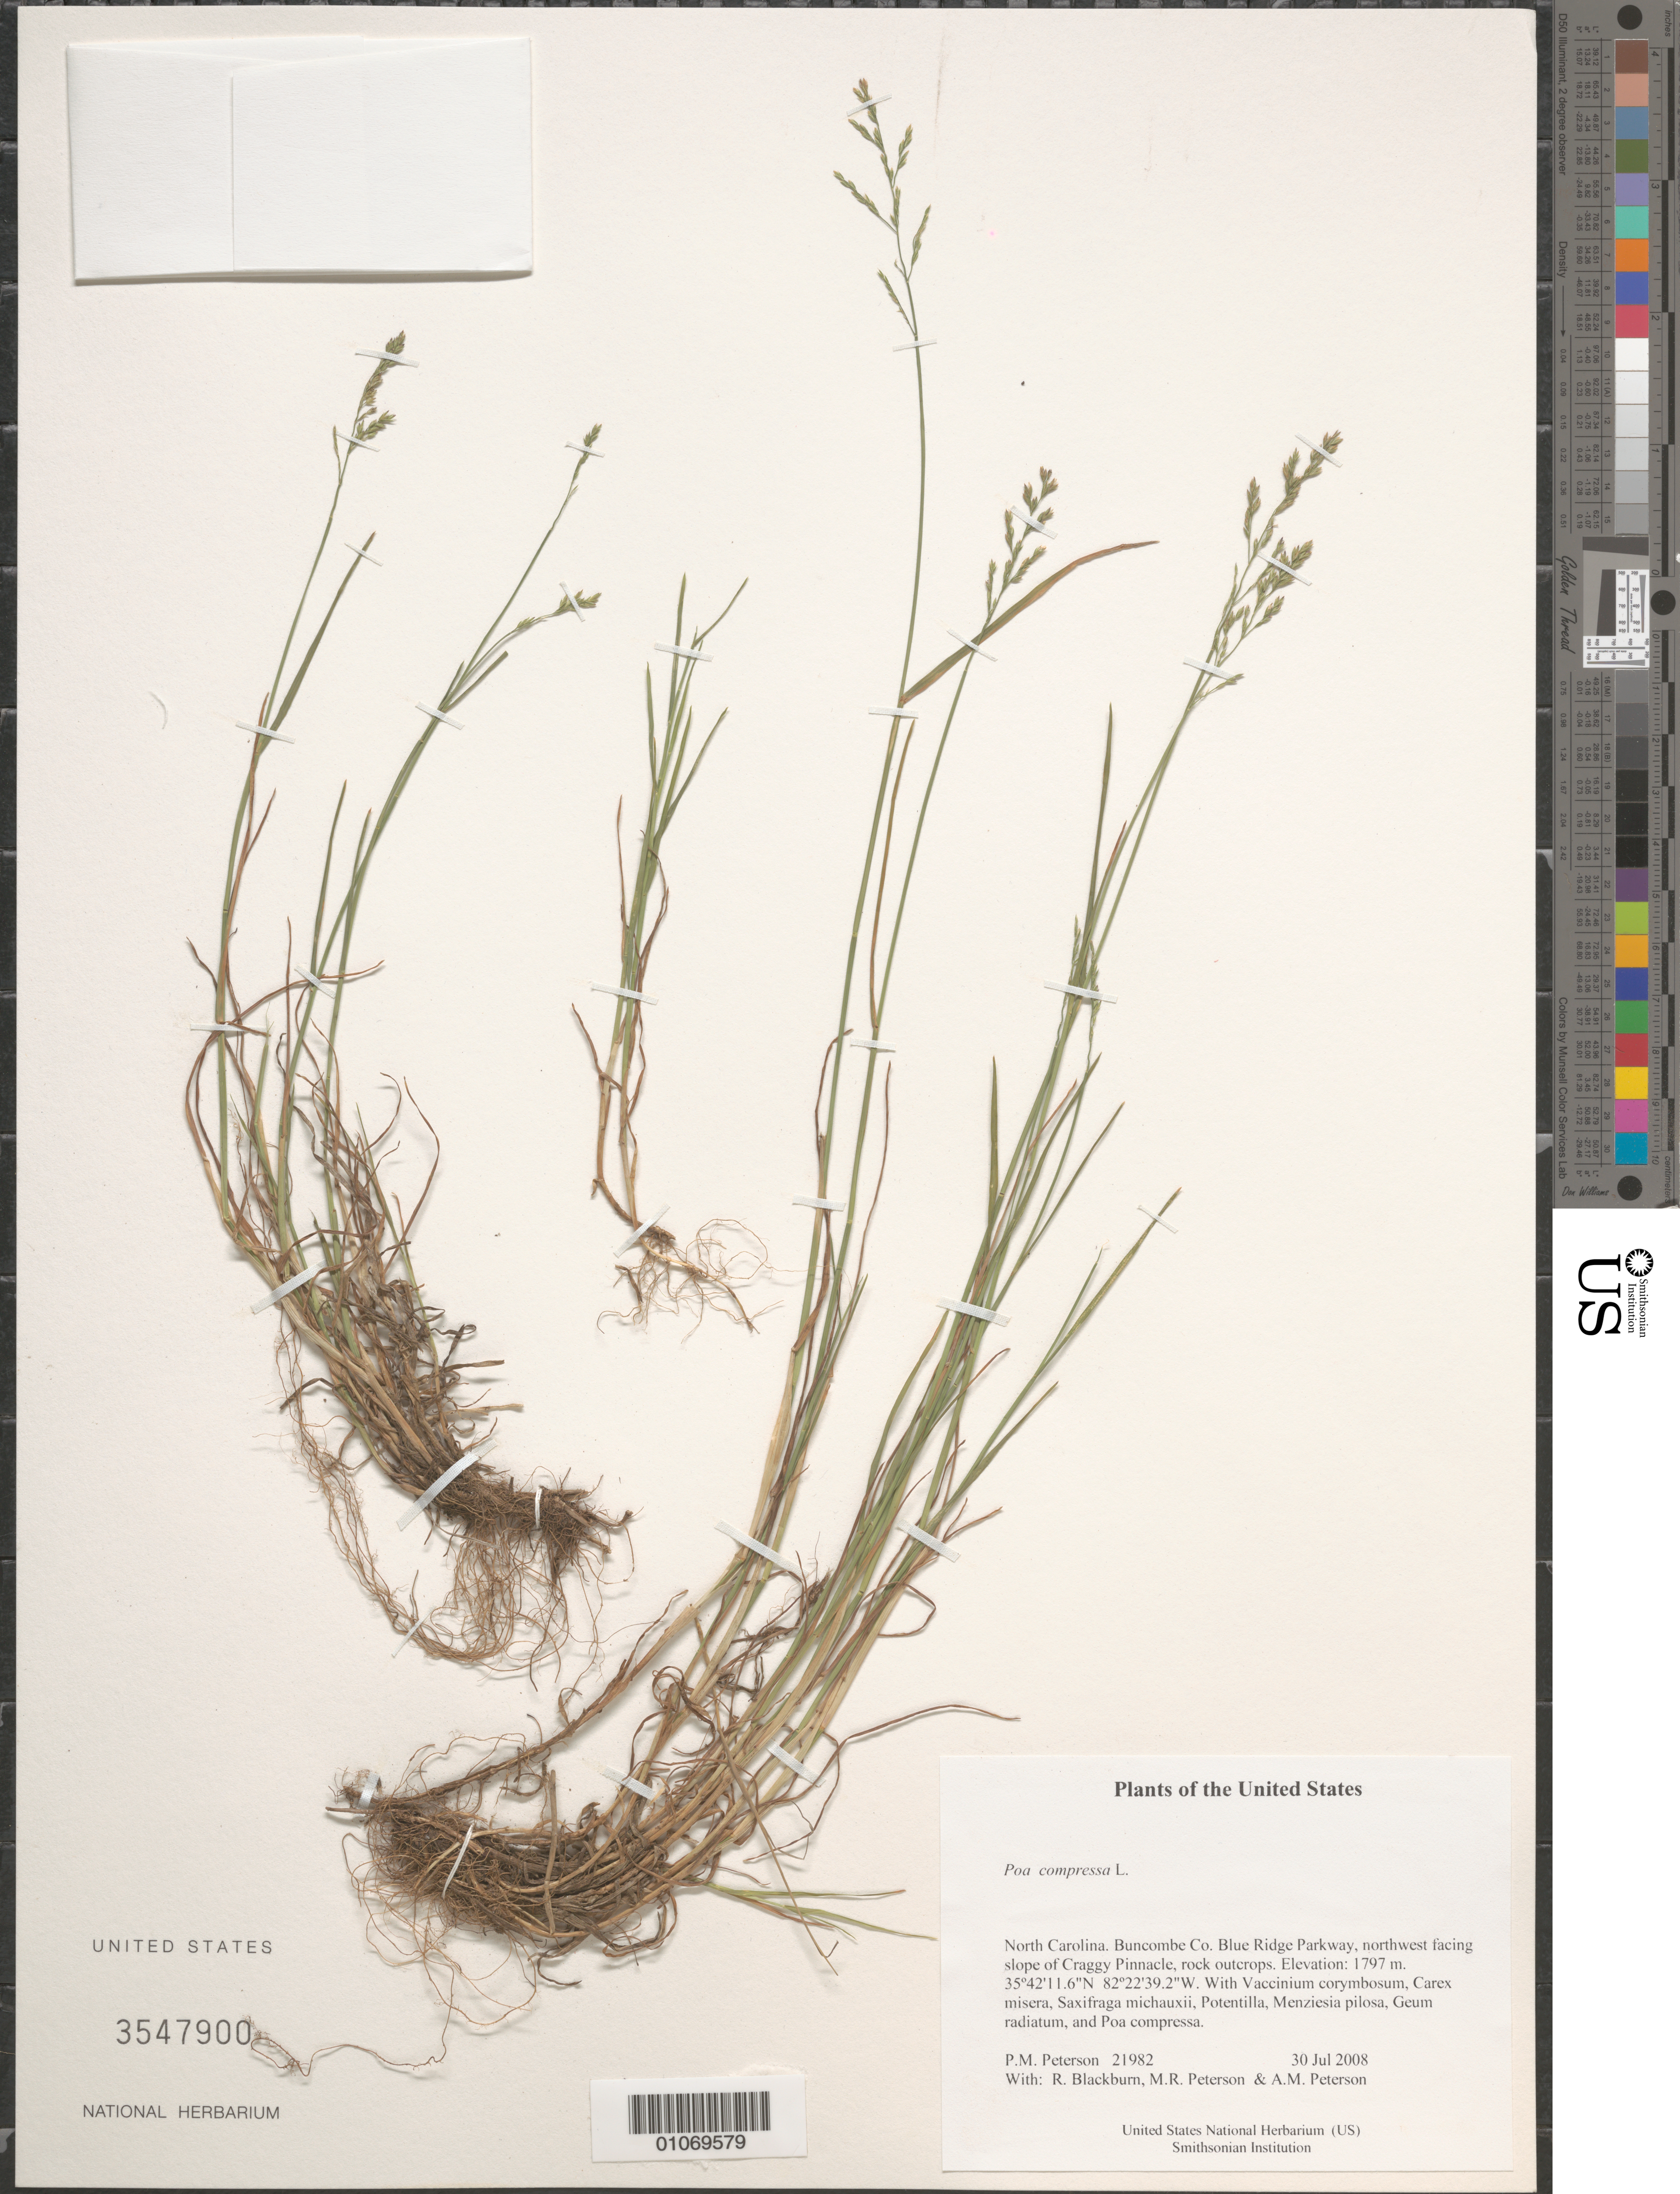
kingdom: Plantae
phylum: Tracheophyta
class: Liliopsida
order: Poales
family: Poaceae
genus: Poa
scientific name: Poa compressa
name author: L.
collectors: P. M. Peterson & M. Levine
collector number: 21982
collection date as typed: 30 Jul 2008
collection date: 2008-07-30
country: United States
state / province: North Carolina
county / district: Buncombe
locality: Blue Ridge Parkway, northwest facing slope of Craggy Pinnacle, rock outcrops.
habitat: With Vaccinium corymbosum, Carex misera, Saxifraga michauxii, Potentilla, Menziesia pilosa, Geum radiatum, and Poa compressa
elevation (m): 1797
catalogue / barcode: US 3547900